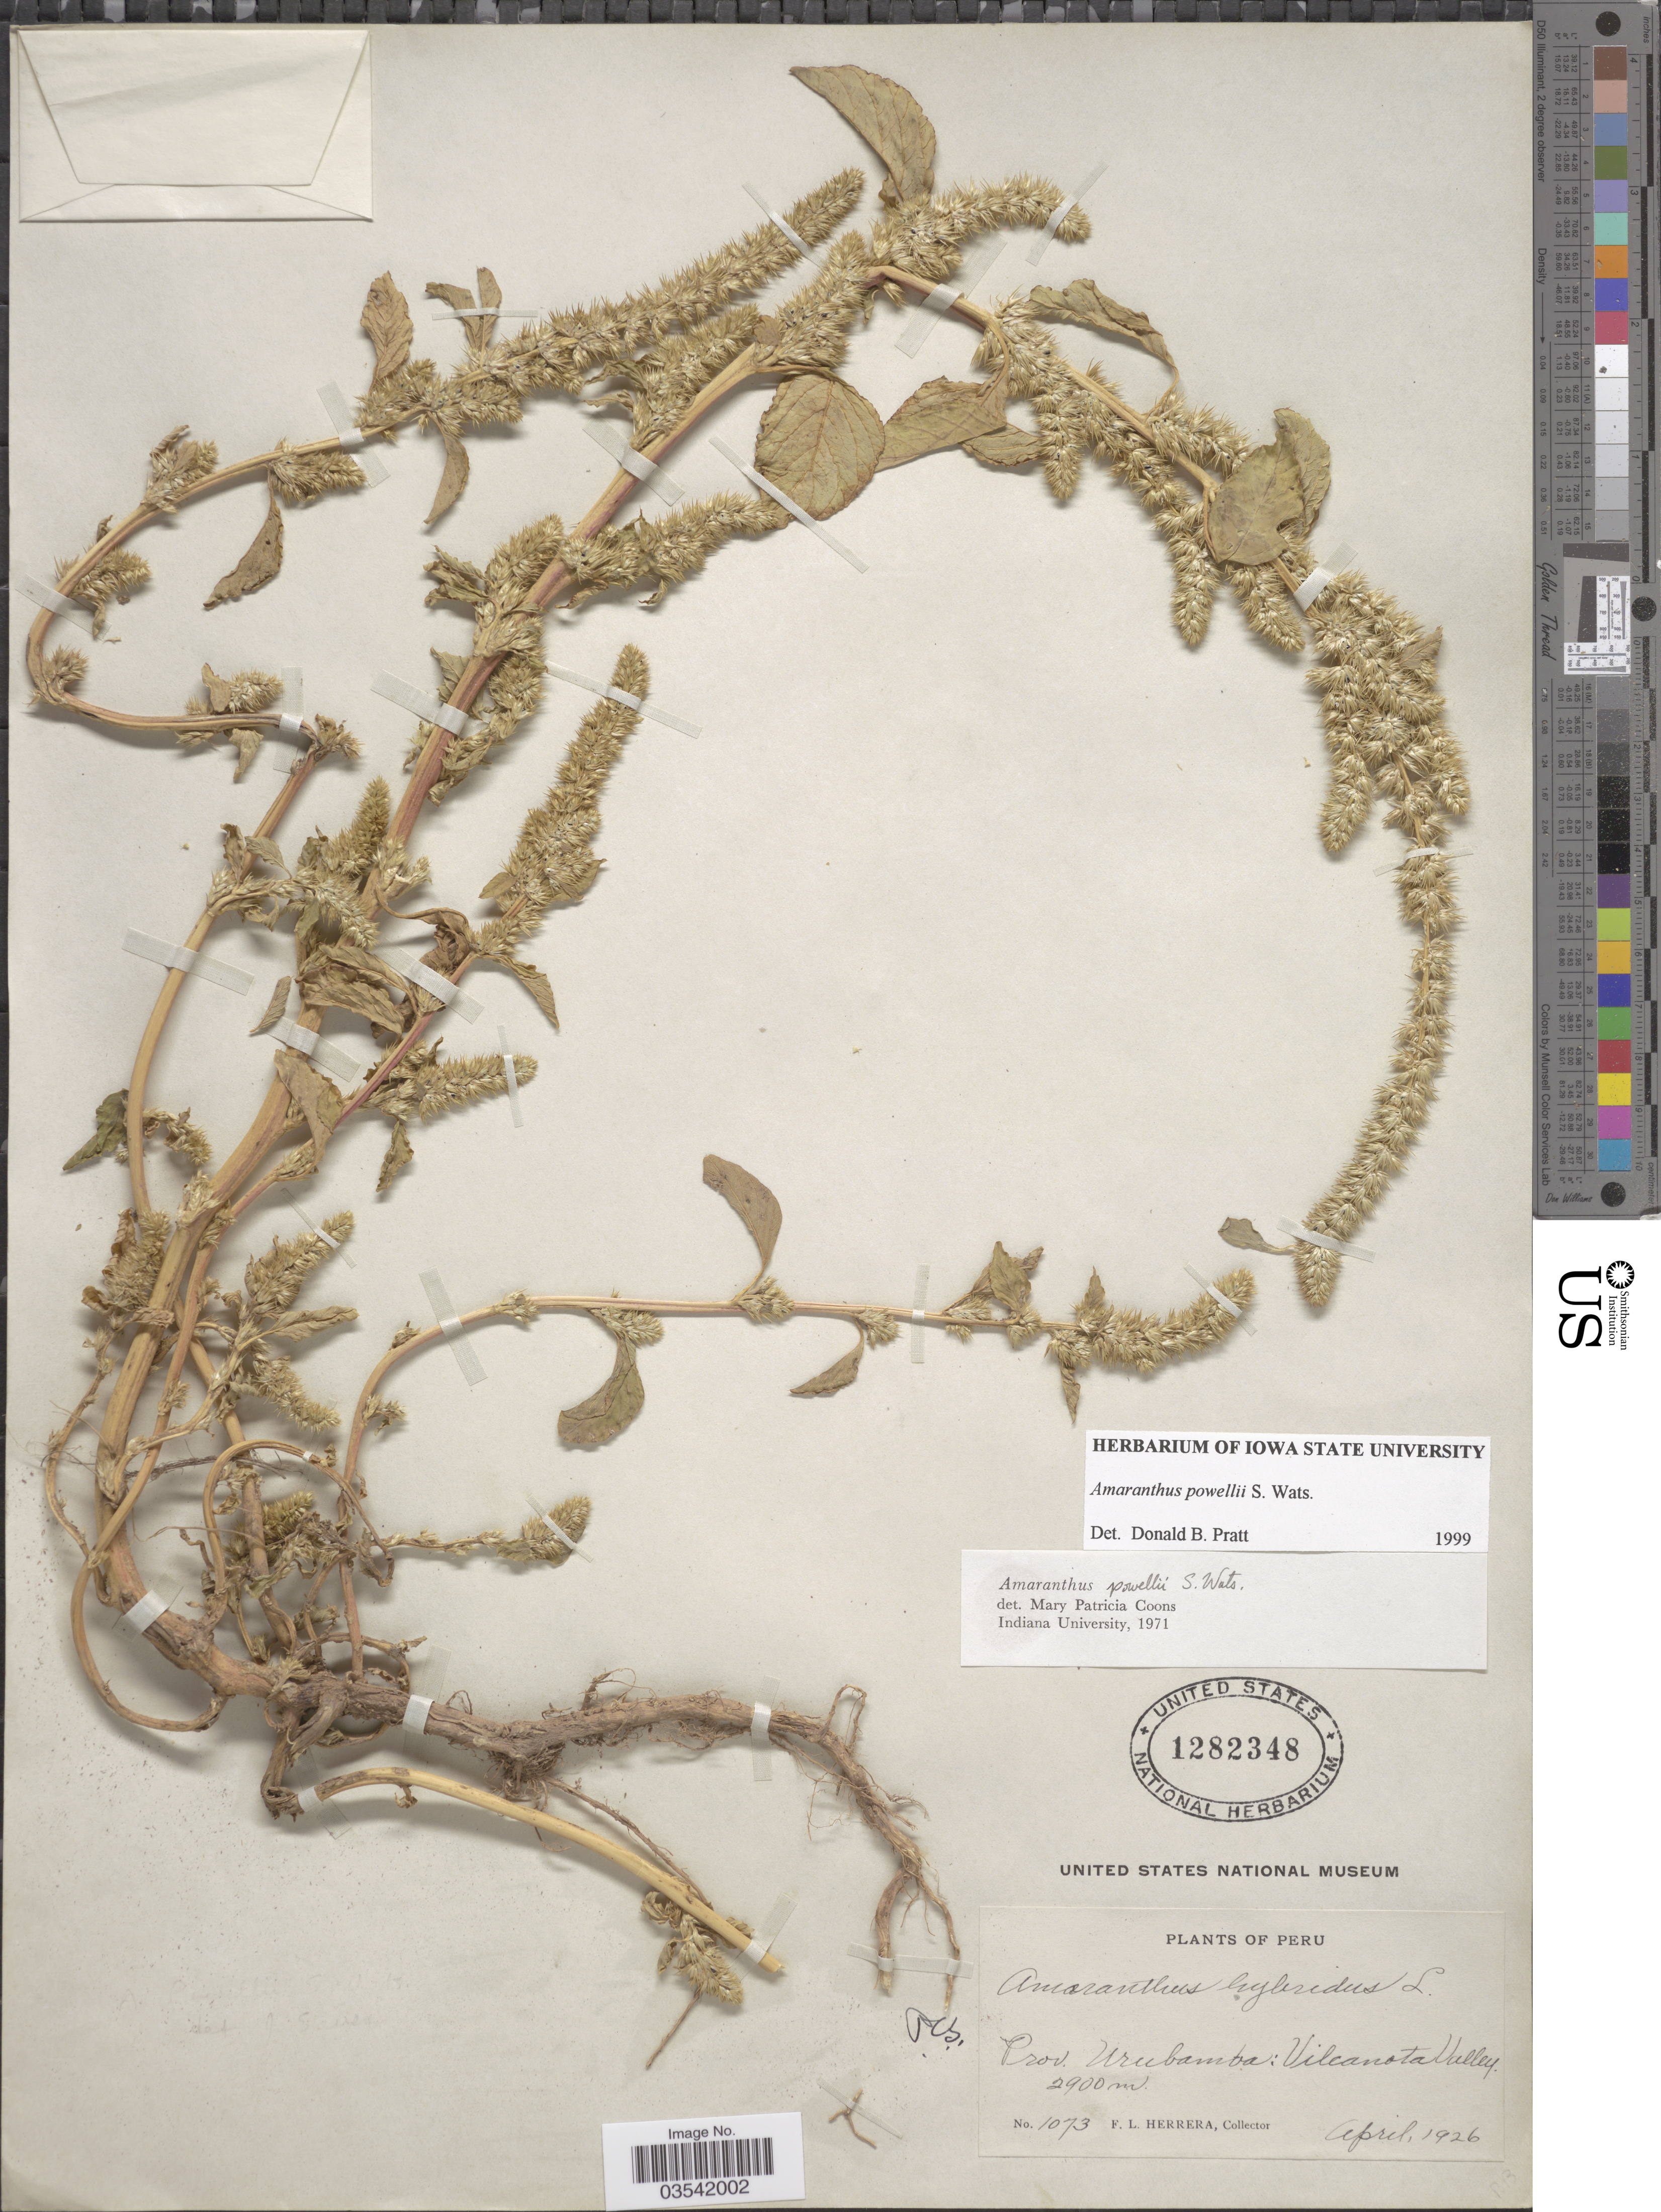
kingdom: Plantae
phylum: Tracheophyta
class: Magnoliopsida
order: Caryophyllales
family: Amaranthaceae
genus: Amaranthus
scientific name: Amaranthus powellii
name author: S. Watson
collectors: F. L. Herrera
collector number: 1073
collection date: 1926-04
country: Peru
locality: Prov. Urubamba: Vilcanota Valley.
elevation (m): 2900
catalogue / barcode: US 1282348